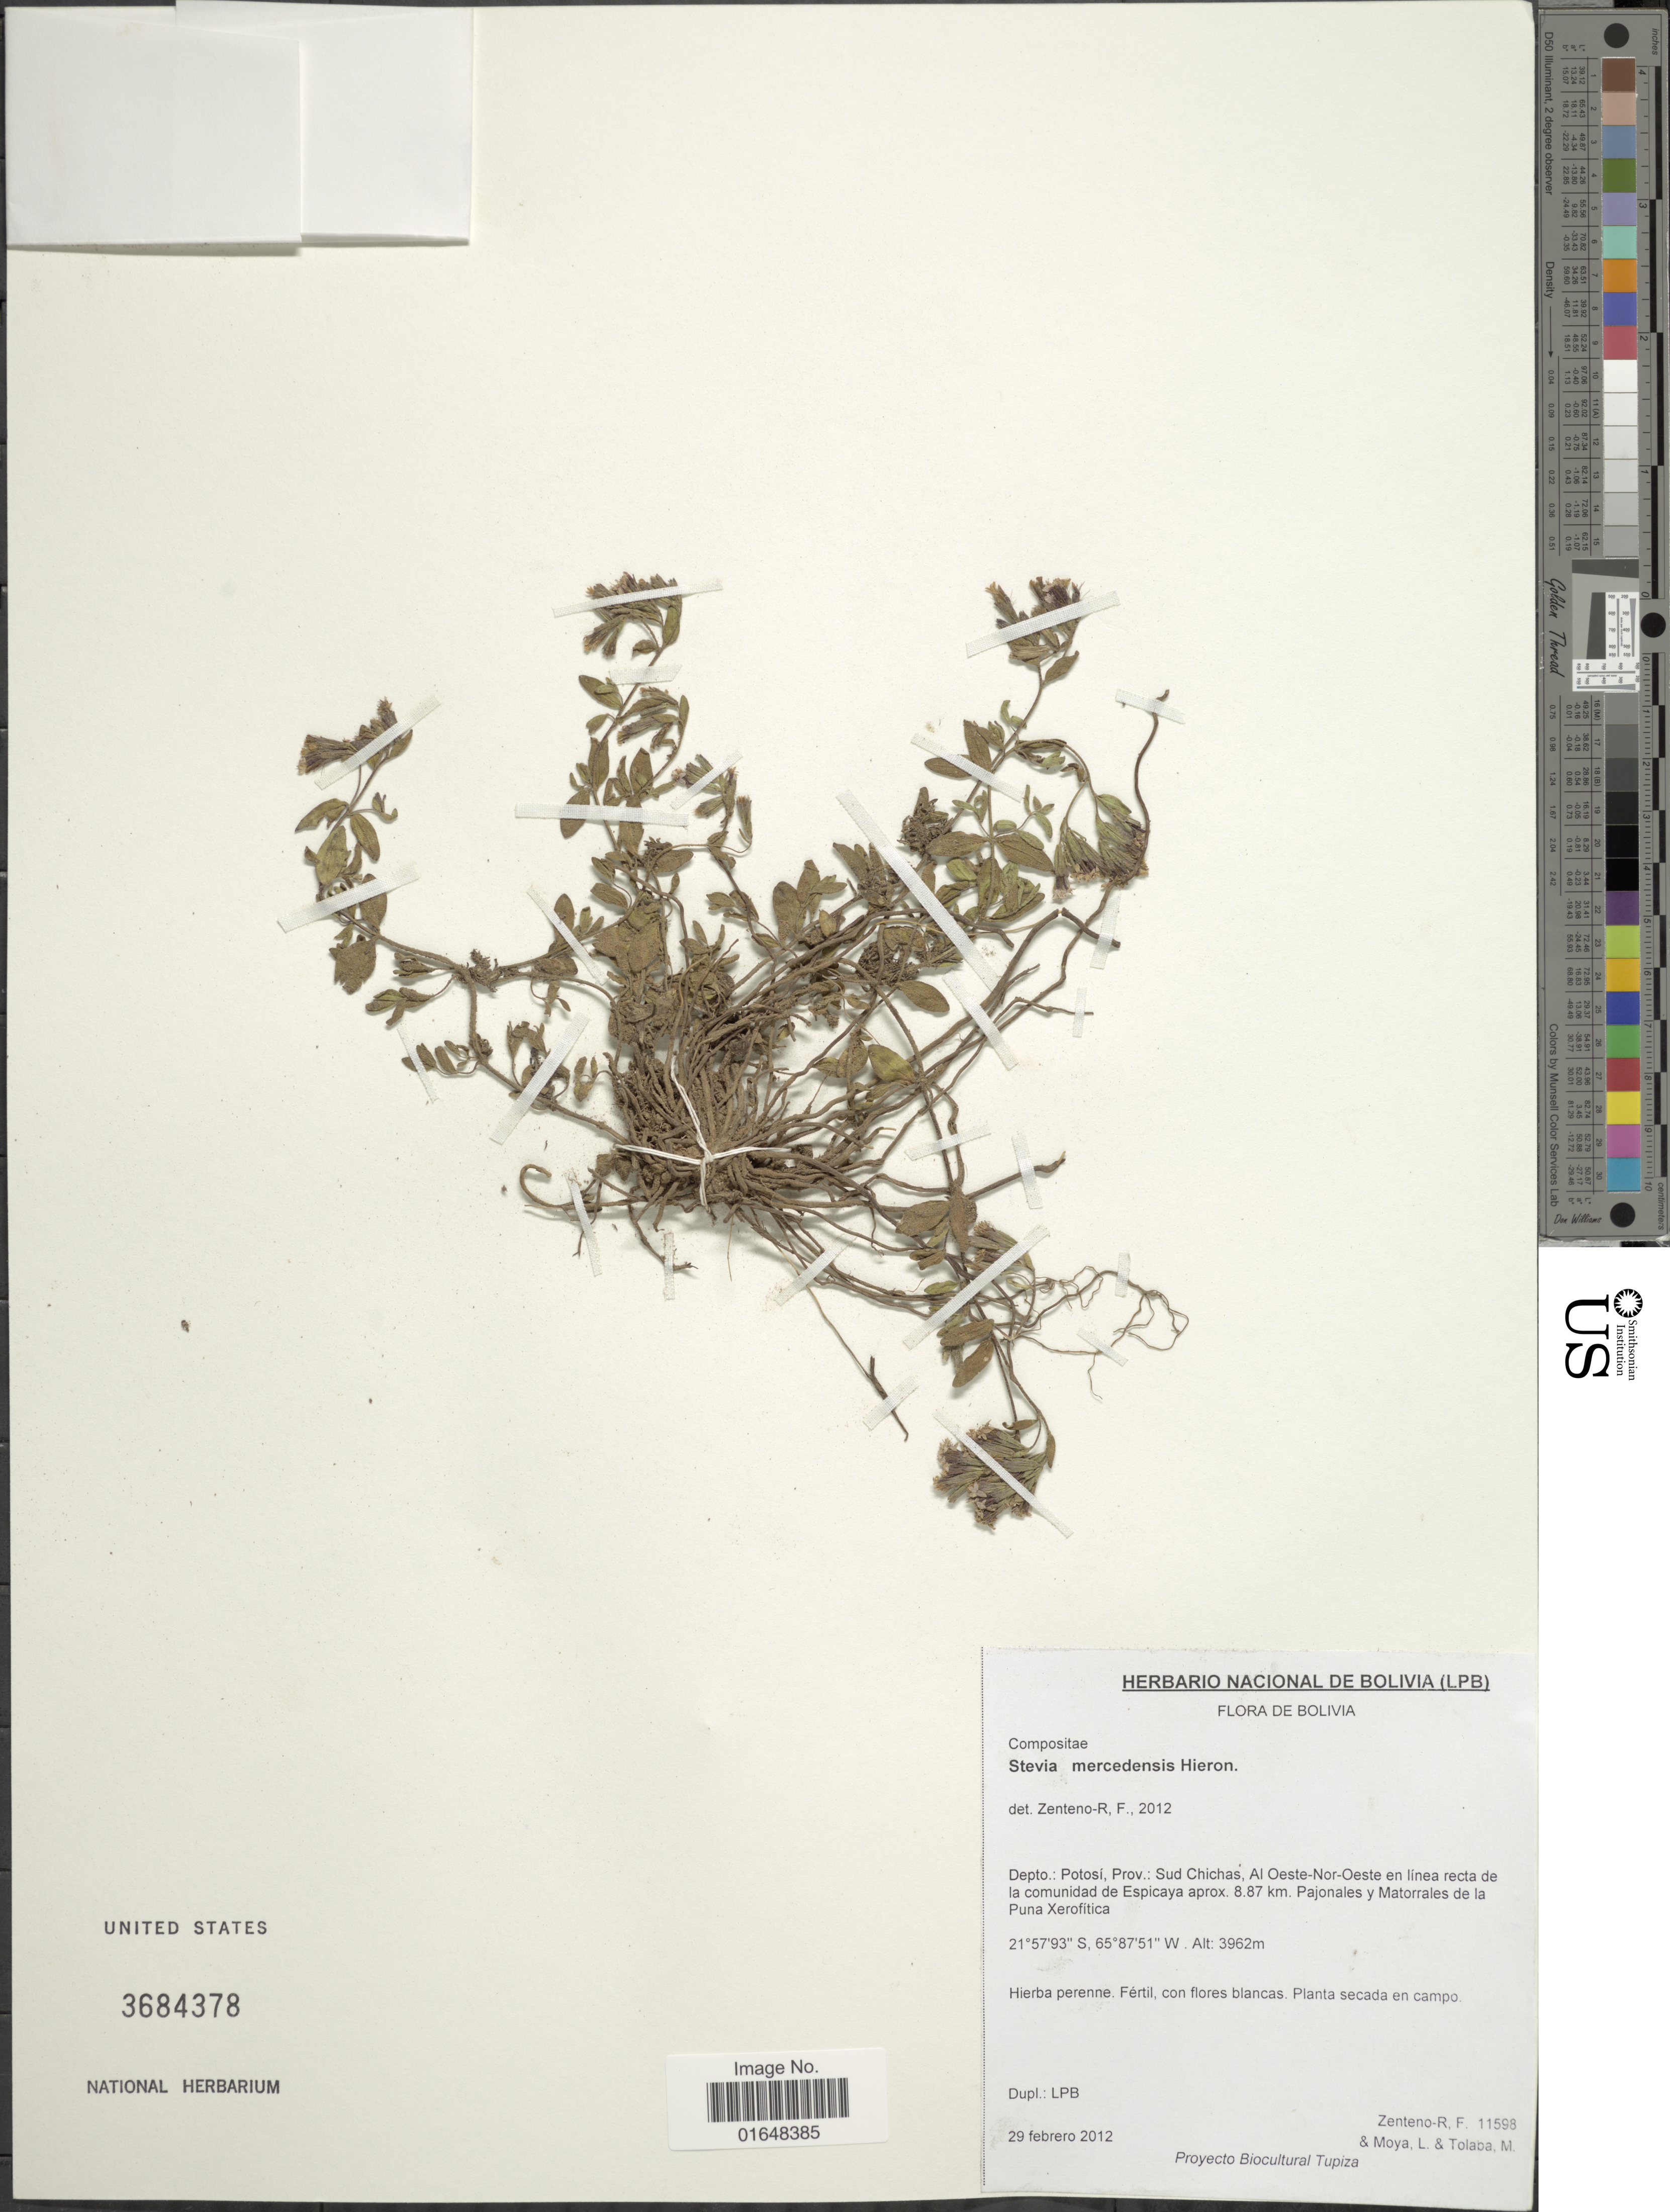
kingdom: Plantae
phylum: Tracheophyta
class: Magnoliopsida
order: Asterales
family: Asteraceae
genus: Stevia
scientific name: Stevia mercedensis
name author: Hieron.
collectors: F. Zenteno, L. Moya & M. Tolaba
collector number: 11598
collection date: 2012-02-29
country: Bolivia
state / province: Potosi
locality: Depto.: Potosí, Prov.: Sud Chichas, Al Oeste-Nor-Oeste en linea recta de la comunidad de Espicaya aprox. 8.87 km. Pajonales y Matorrales de la Puna Xerofitica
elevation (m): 3962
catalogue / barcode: US 3684378